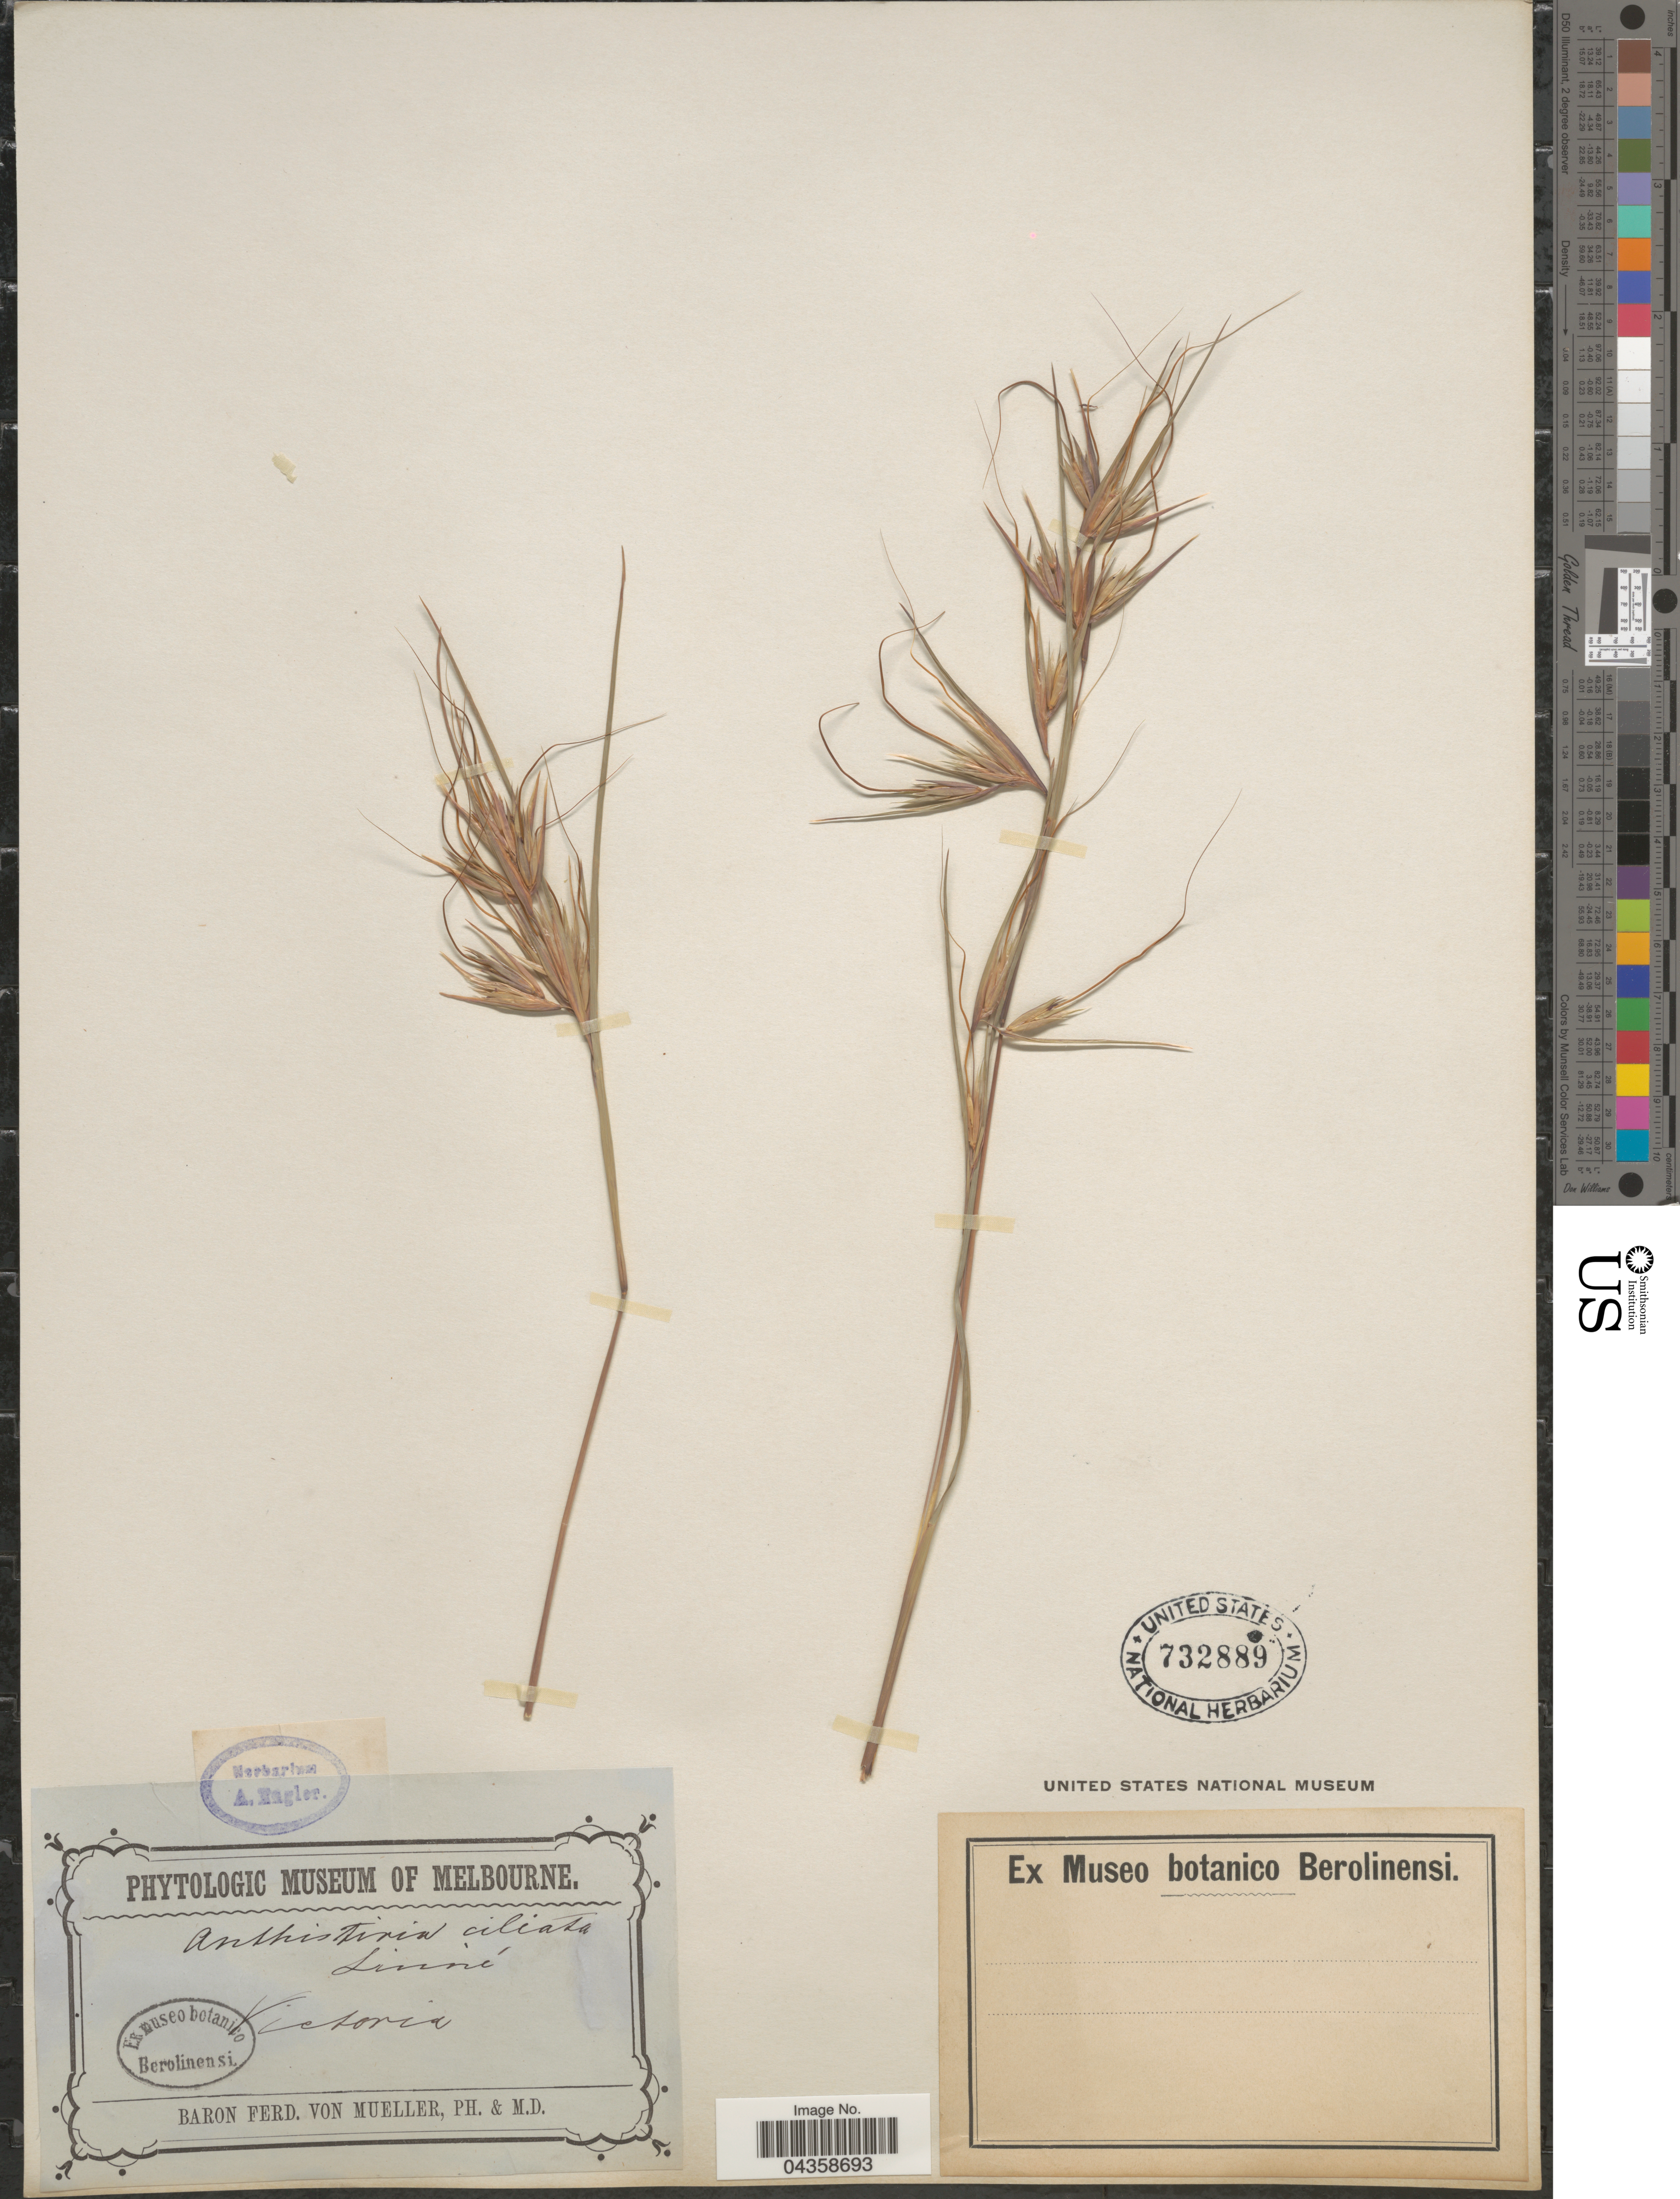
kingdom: Plantae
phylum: Tracheophyta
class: Liliopsida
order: Poales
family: Poaceae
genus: Themeda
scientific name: Themeda triandra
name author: Forssk.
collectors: F. von Mueller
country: Australia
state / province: Victoria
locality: Victoria.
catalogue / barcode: US 732889